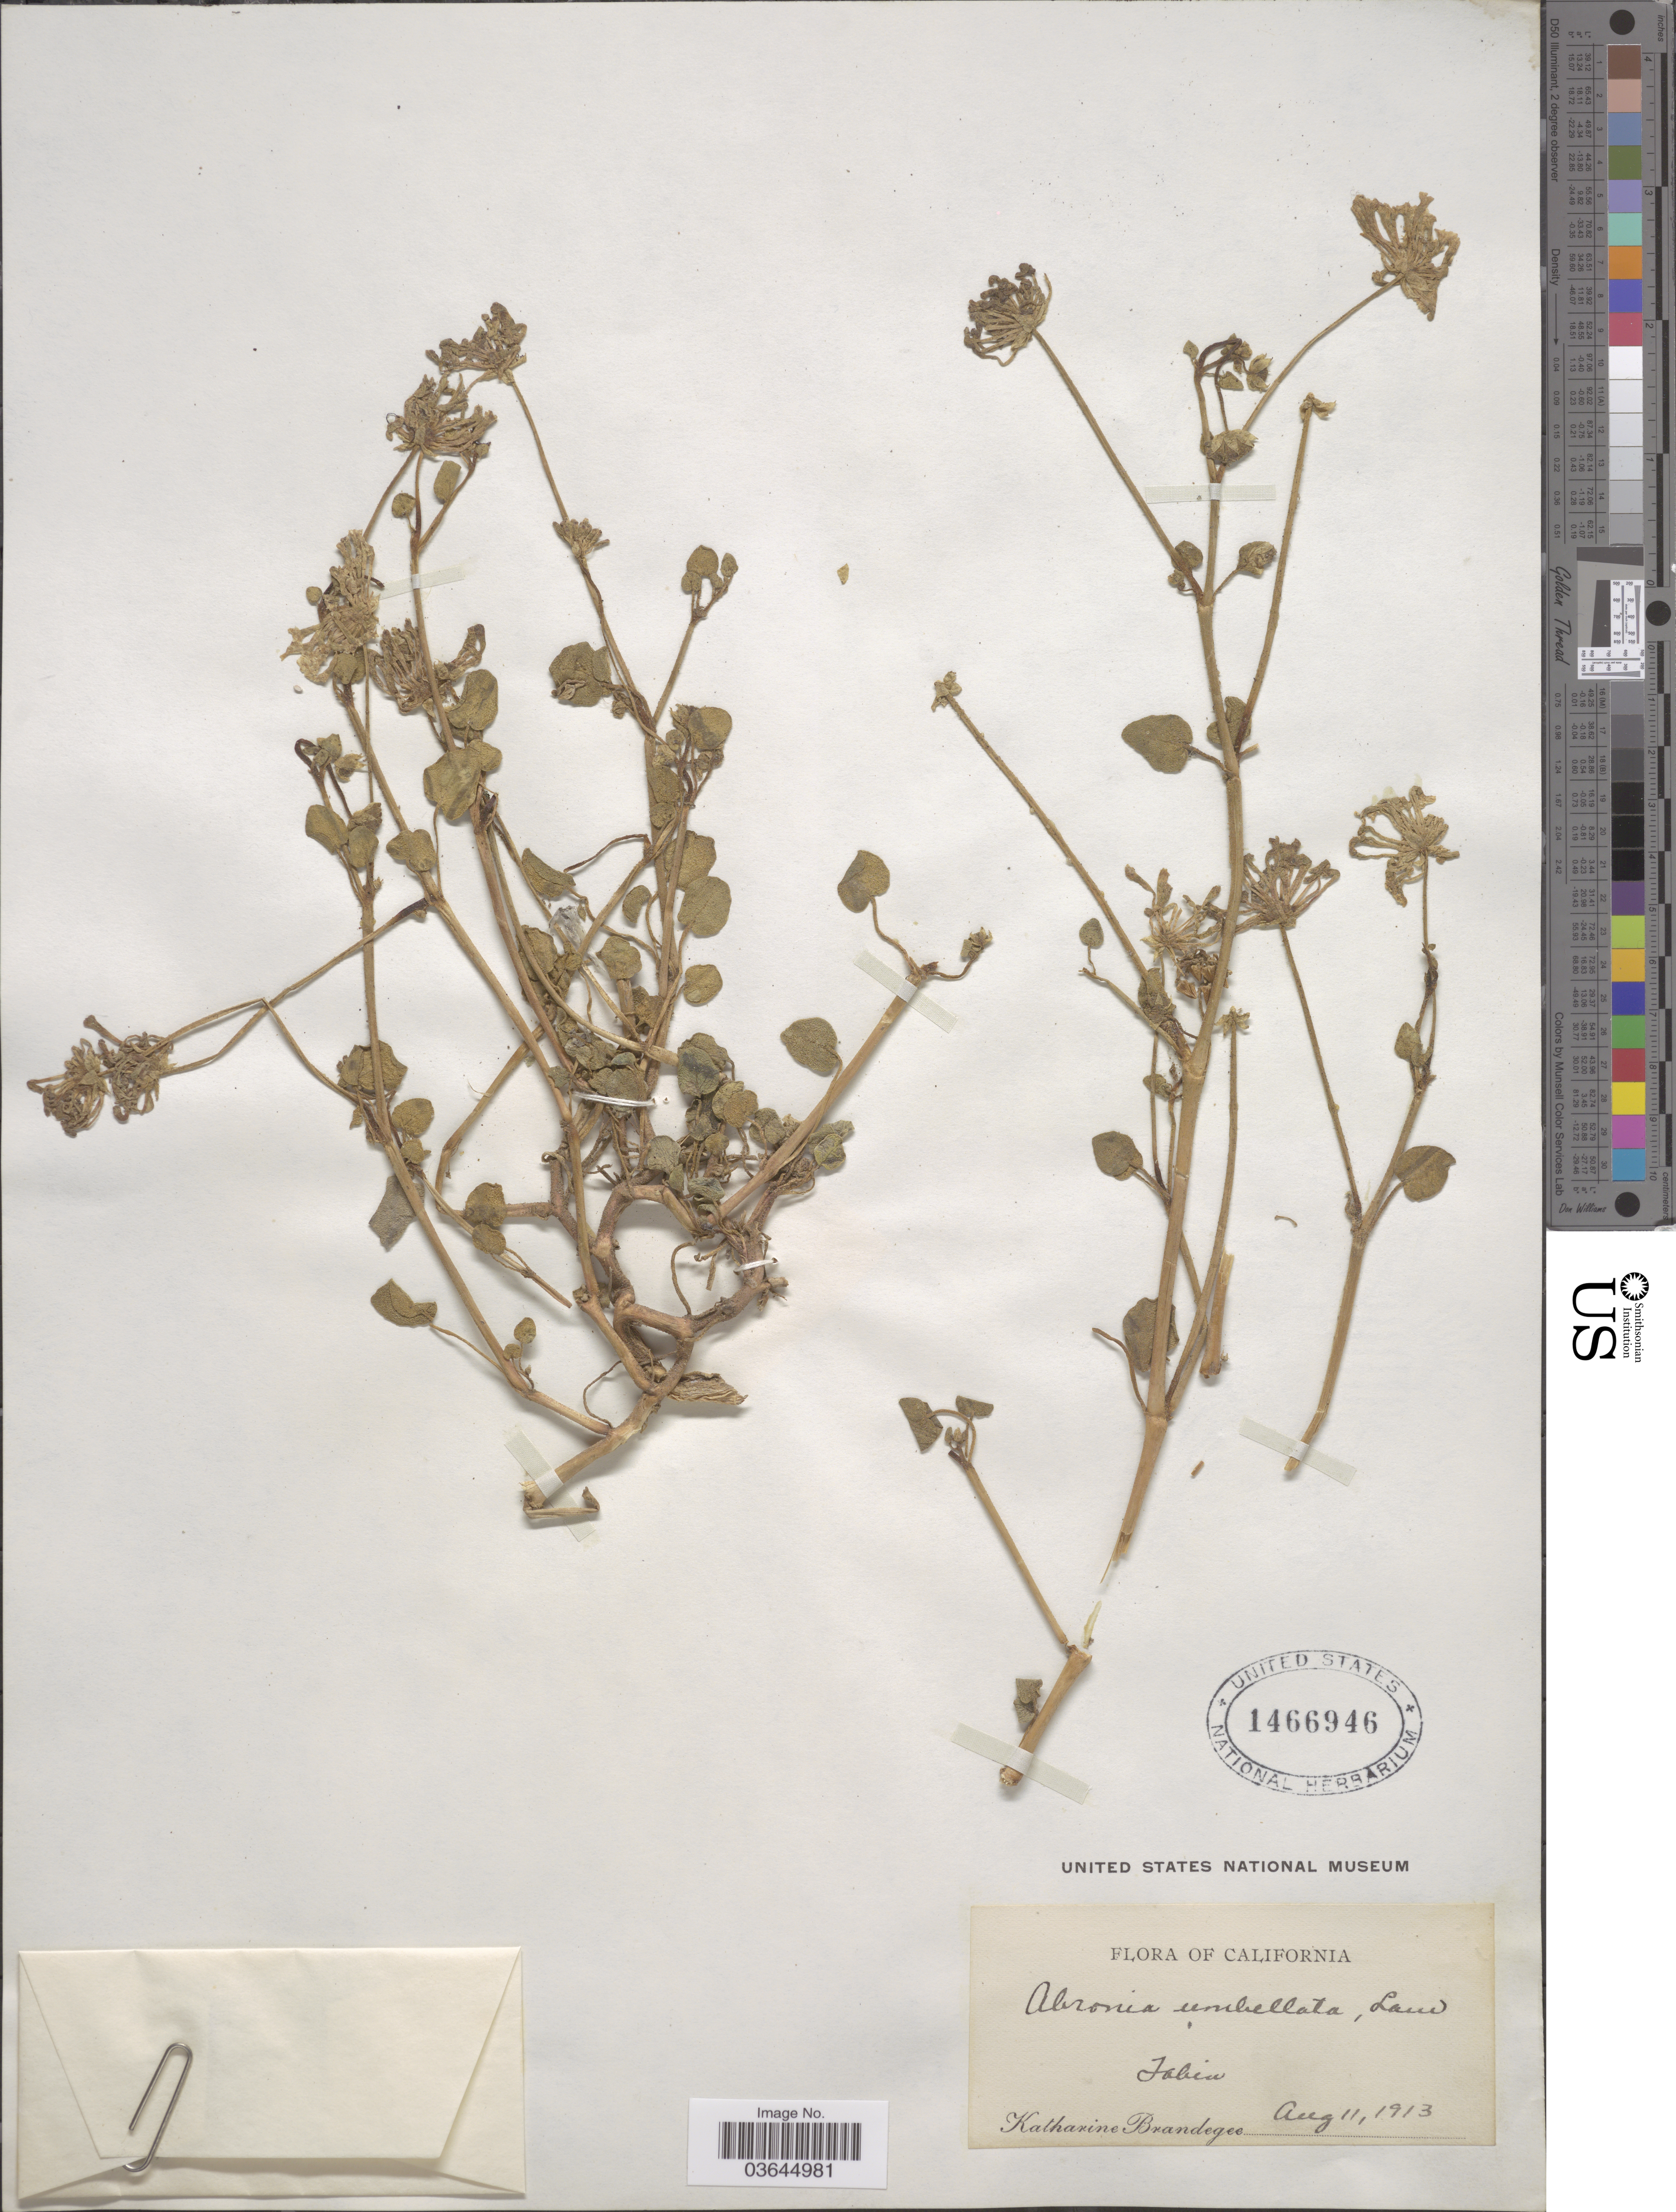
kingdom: Plantae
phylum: Tracheophyta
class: Magnoliopsida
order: Caryophyllales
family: Nyctaginaceae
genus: Abronia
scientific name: Abronia sp.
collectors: M. K. Brandegee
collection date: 1913-08-11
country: United States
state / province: California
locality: Tobin.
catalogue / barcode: US 1466946